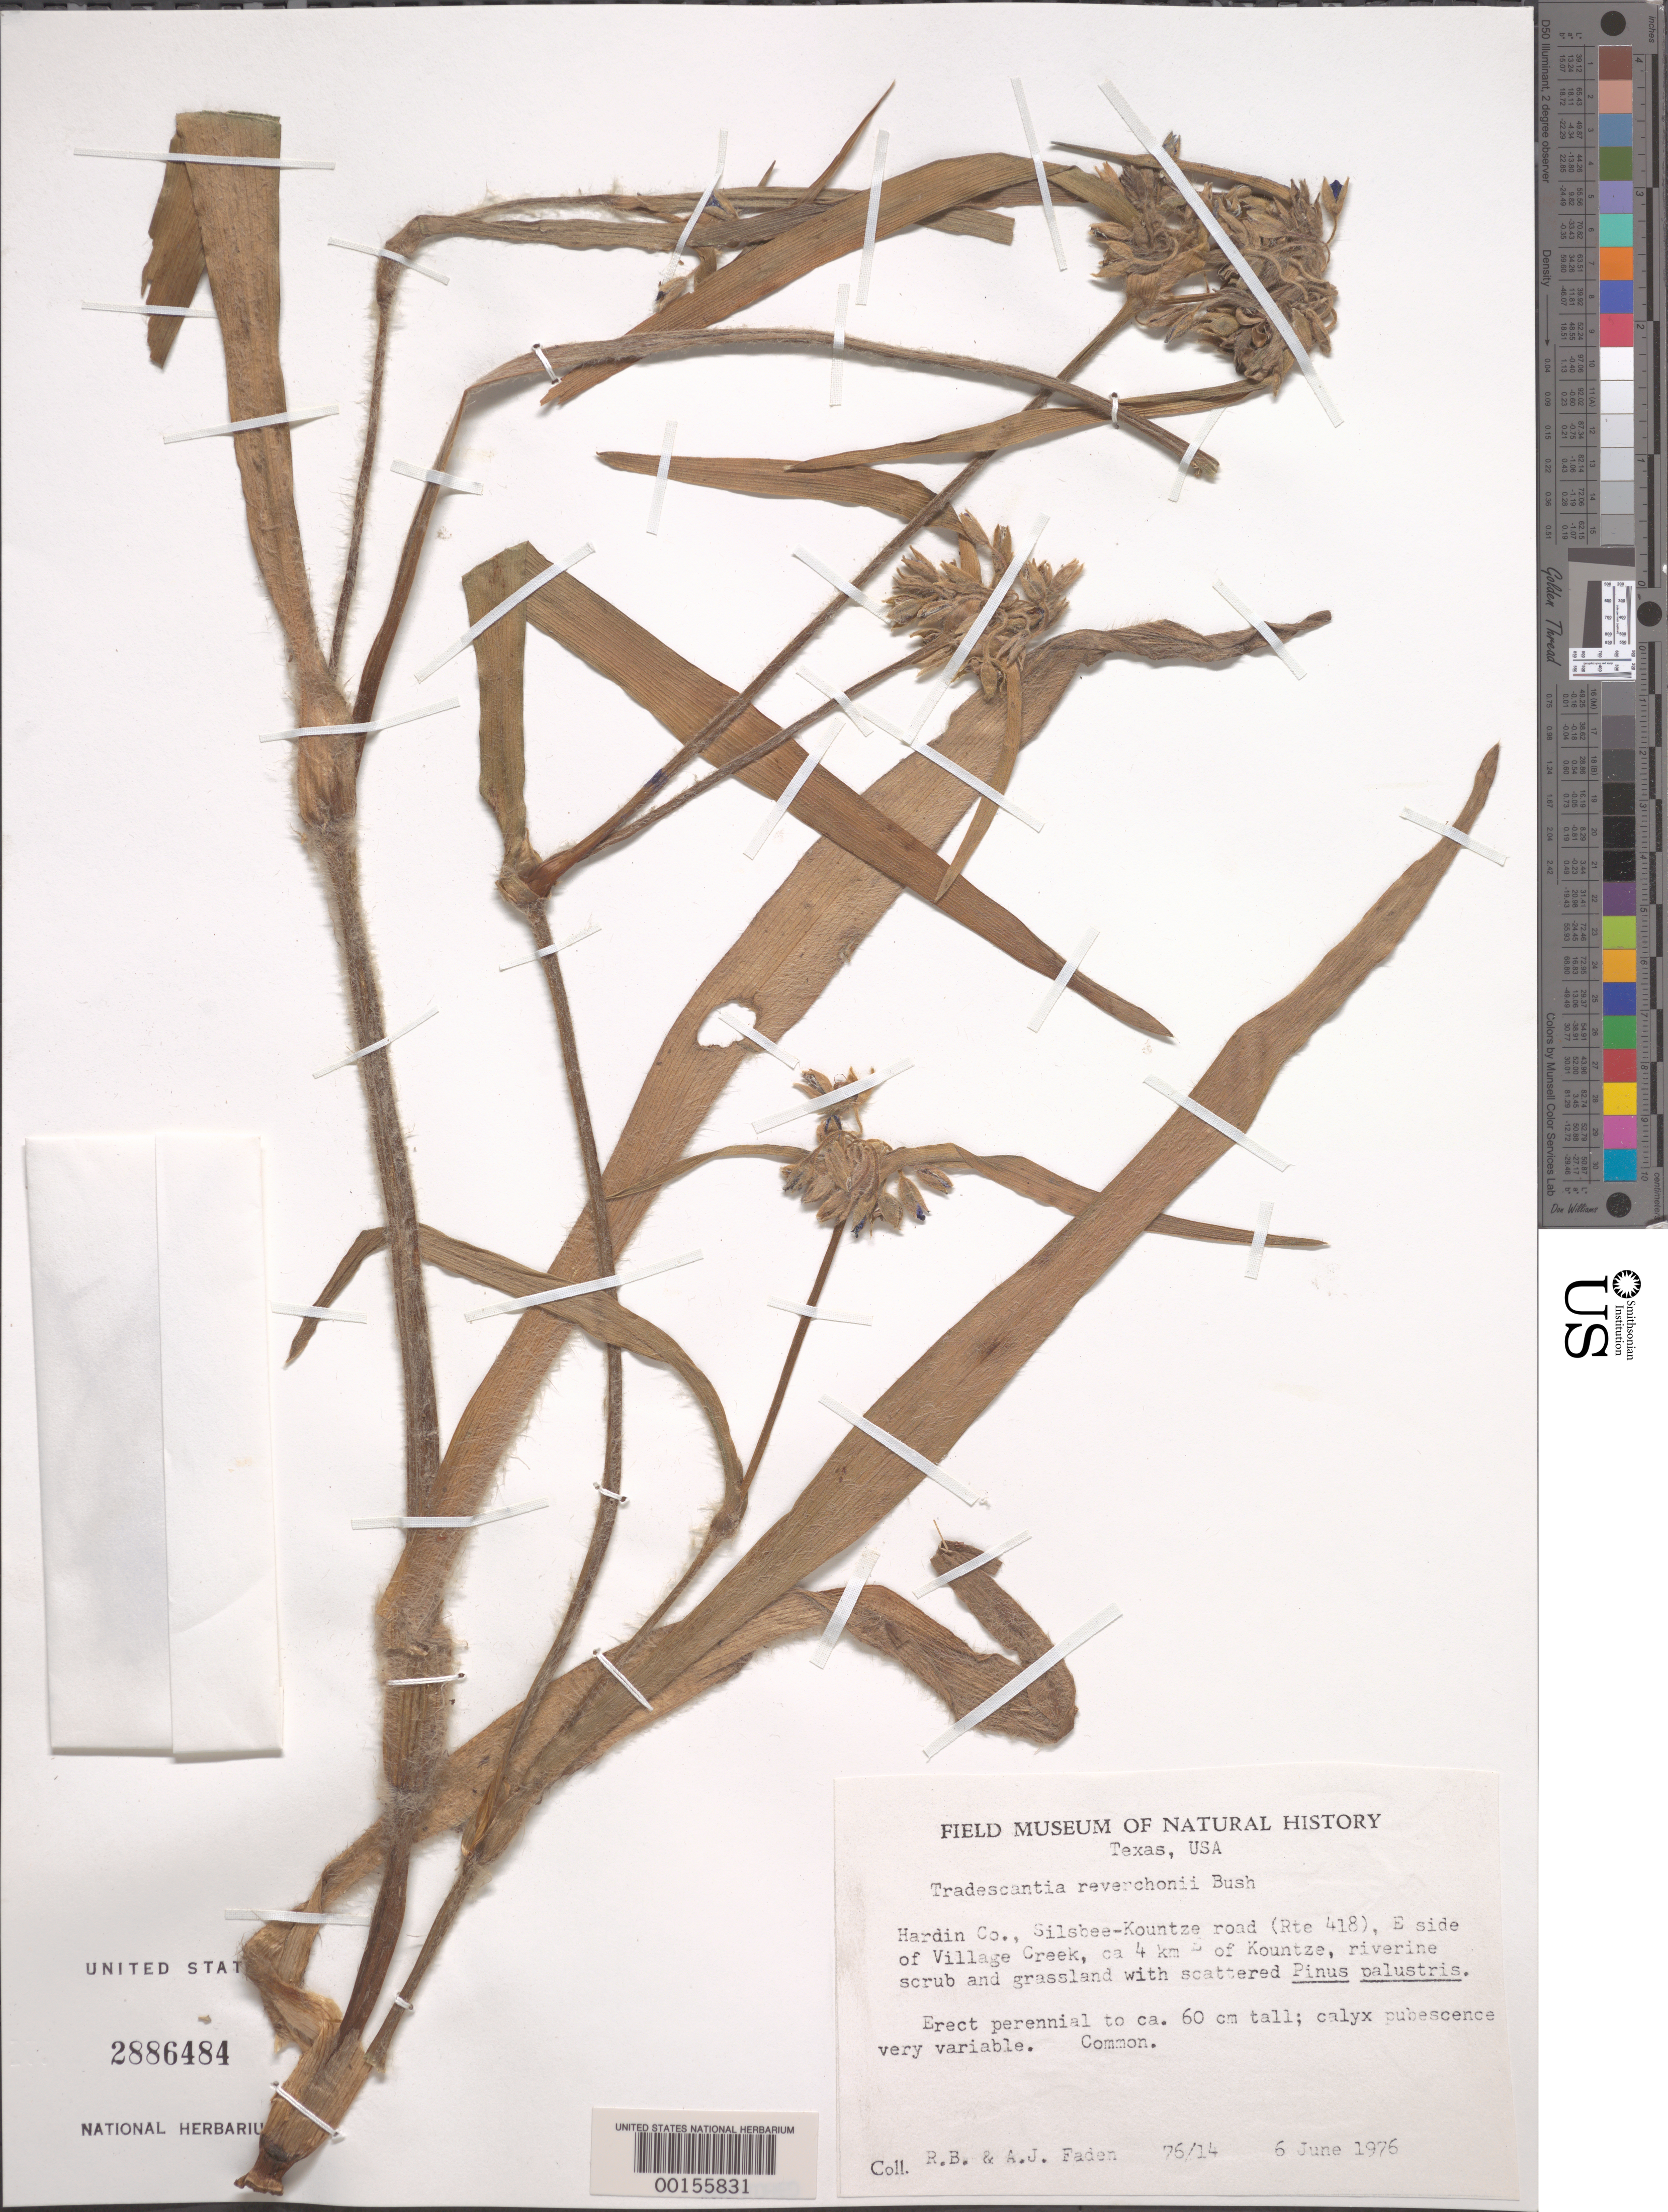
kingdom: Plantae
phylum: Tracheophyta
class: Liliopsida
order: Commelinales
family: Commelinaceae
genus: Tradescantia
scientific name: Tradescantia reverchonii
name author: Bush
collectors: R. B. Faden & A. J. Faden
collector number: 76/14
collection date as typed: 06 Jun 1976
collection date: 1976-06-06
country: United States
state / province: Texas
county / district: Hardin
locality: Silsbee-kountze road, e of village creek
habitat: Riverine scrub and grassland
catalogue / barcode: US 2886484